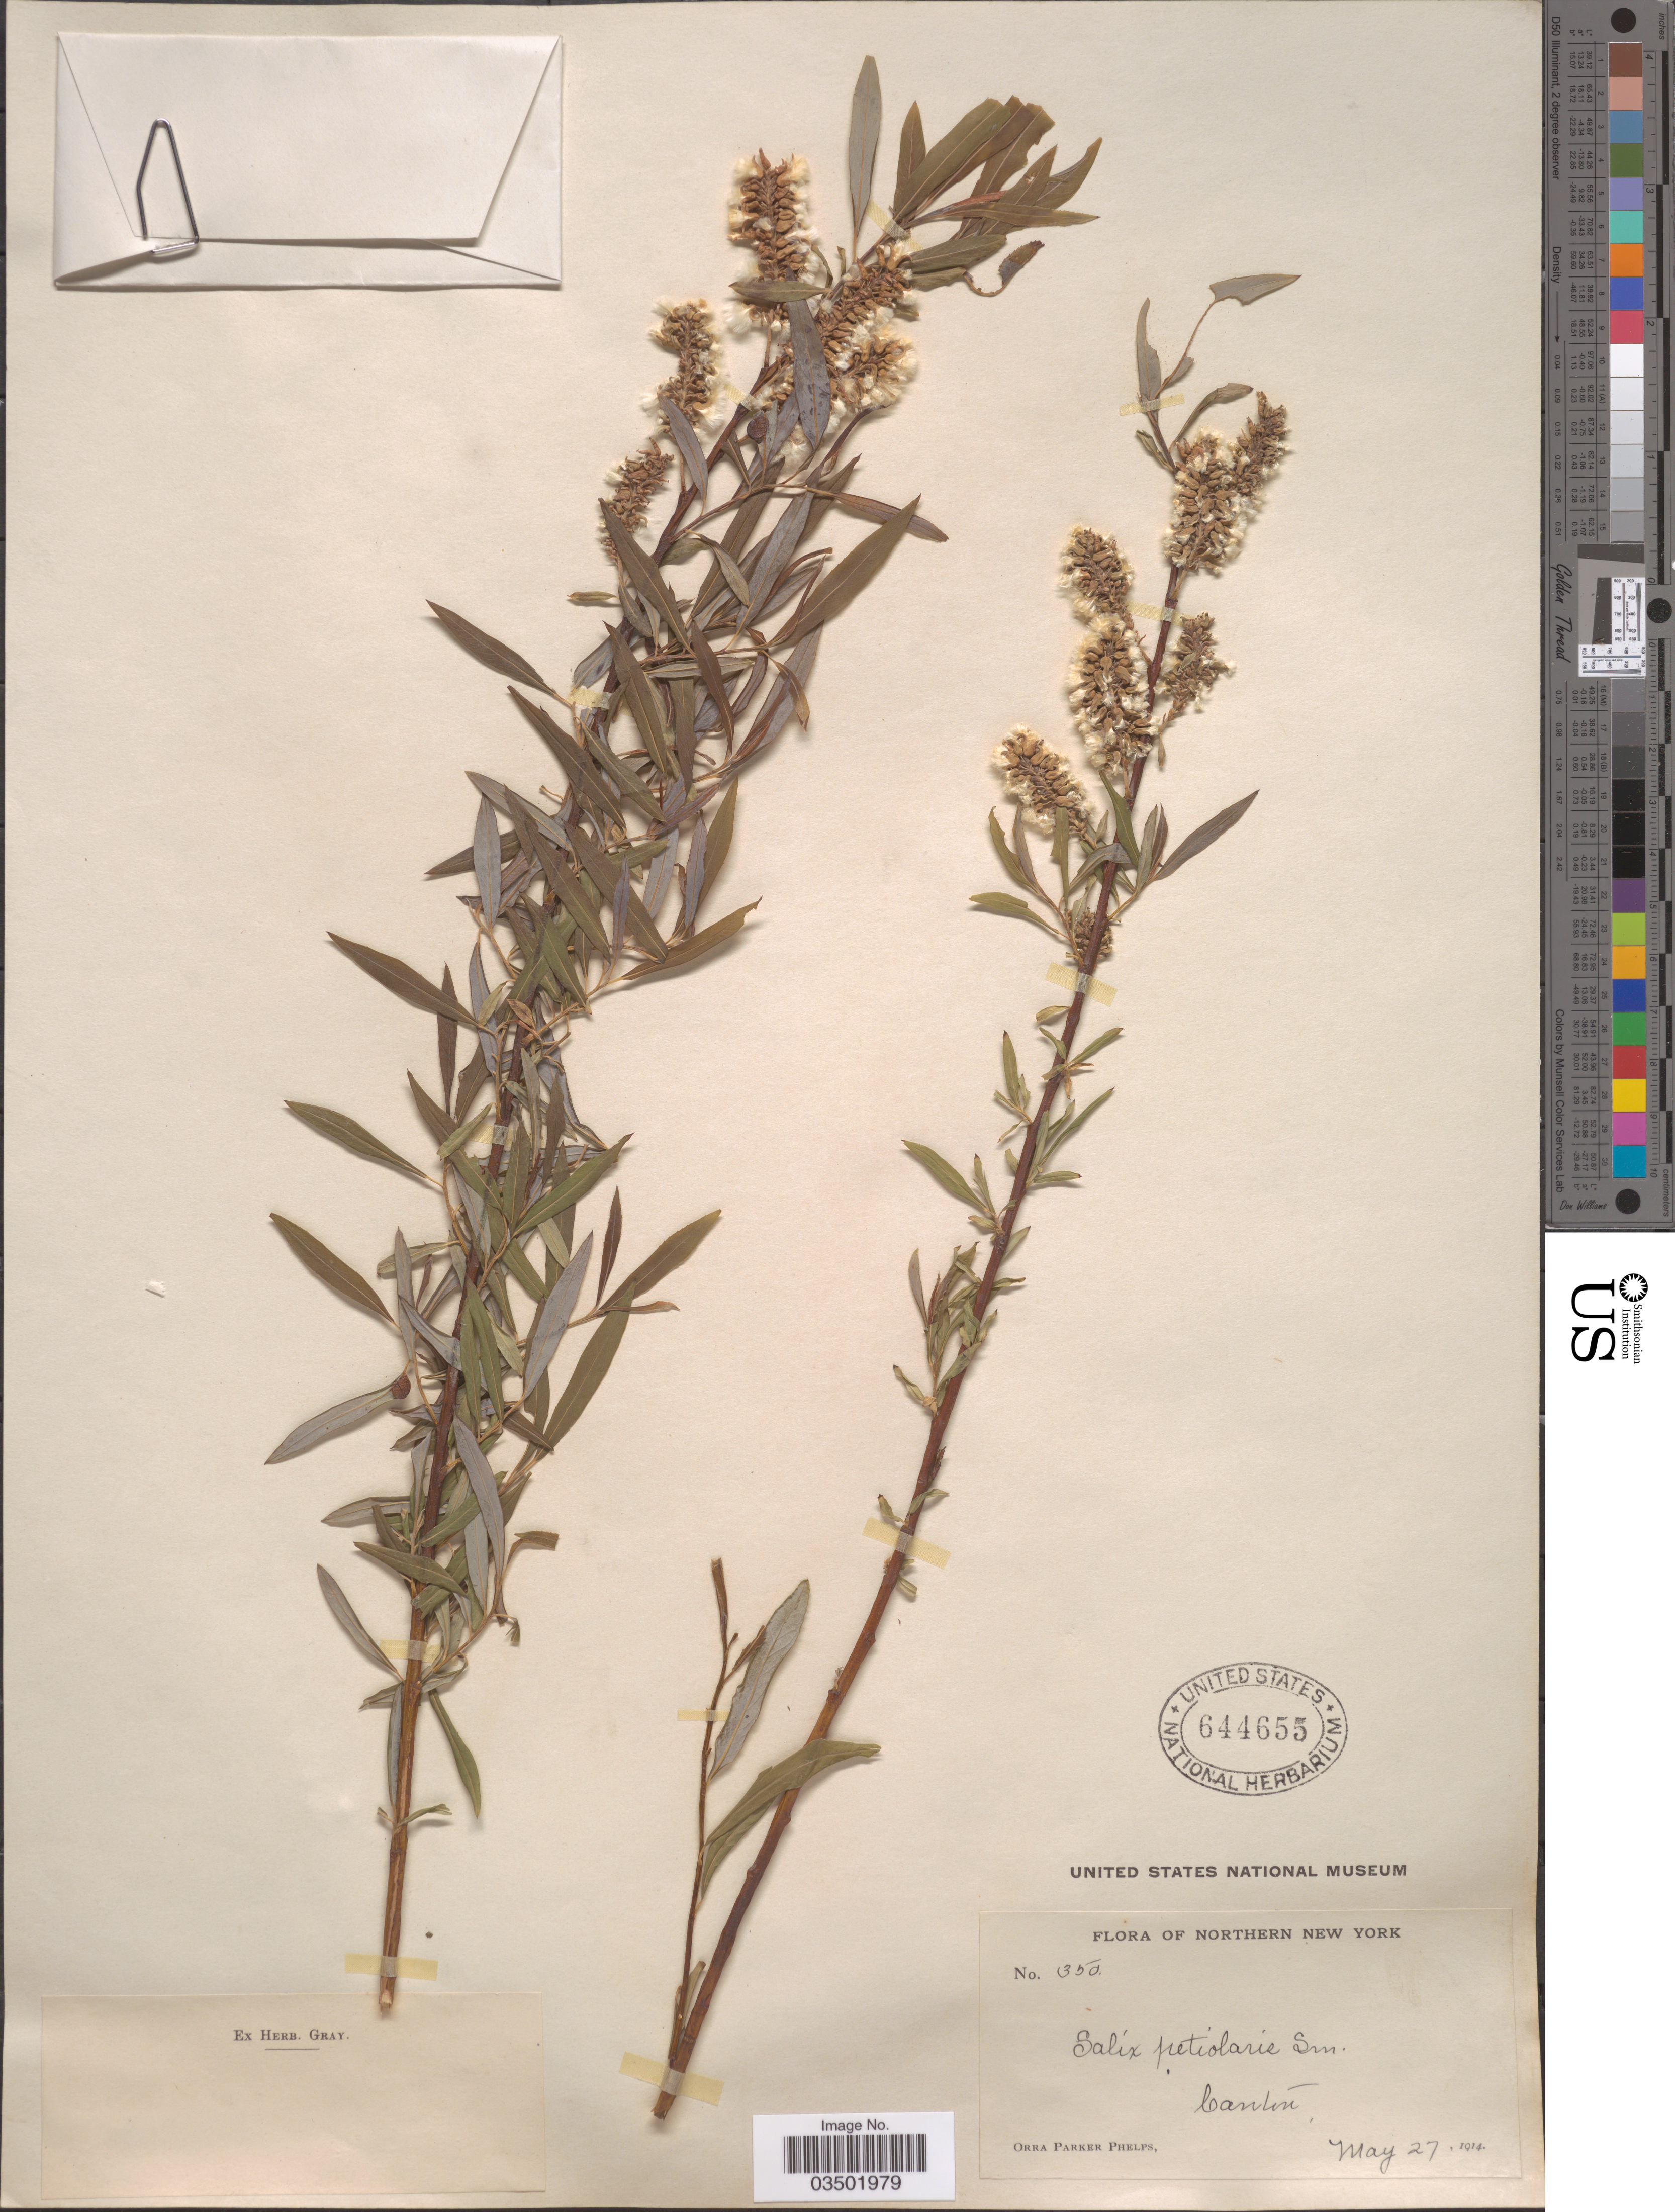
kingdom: Plantae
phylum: Tracheophyta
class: Magnoliopsida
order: Malpighiales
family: Salicaceae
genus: Salix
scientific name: Salix petiolaris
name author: Sm.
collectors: O. P. Phelps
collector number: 35a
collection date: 1914-05-27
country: United States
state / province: New York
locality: Northern New York. Canton.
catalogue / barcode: US 644655